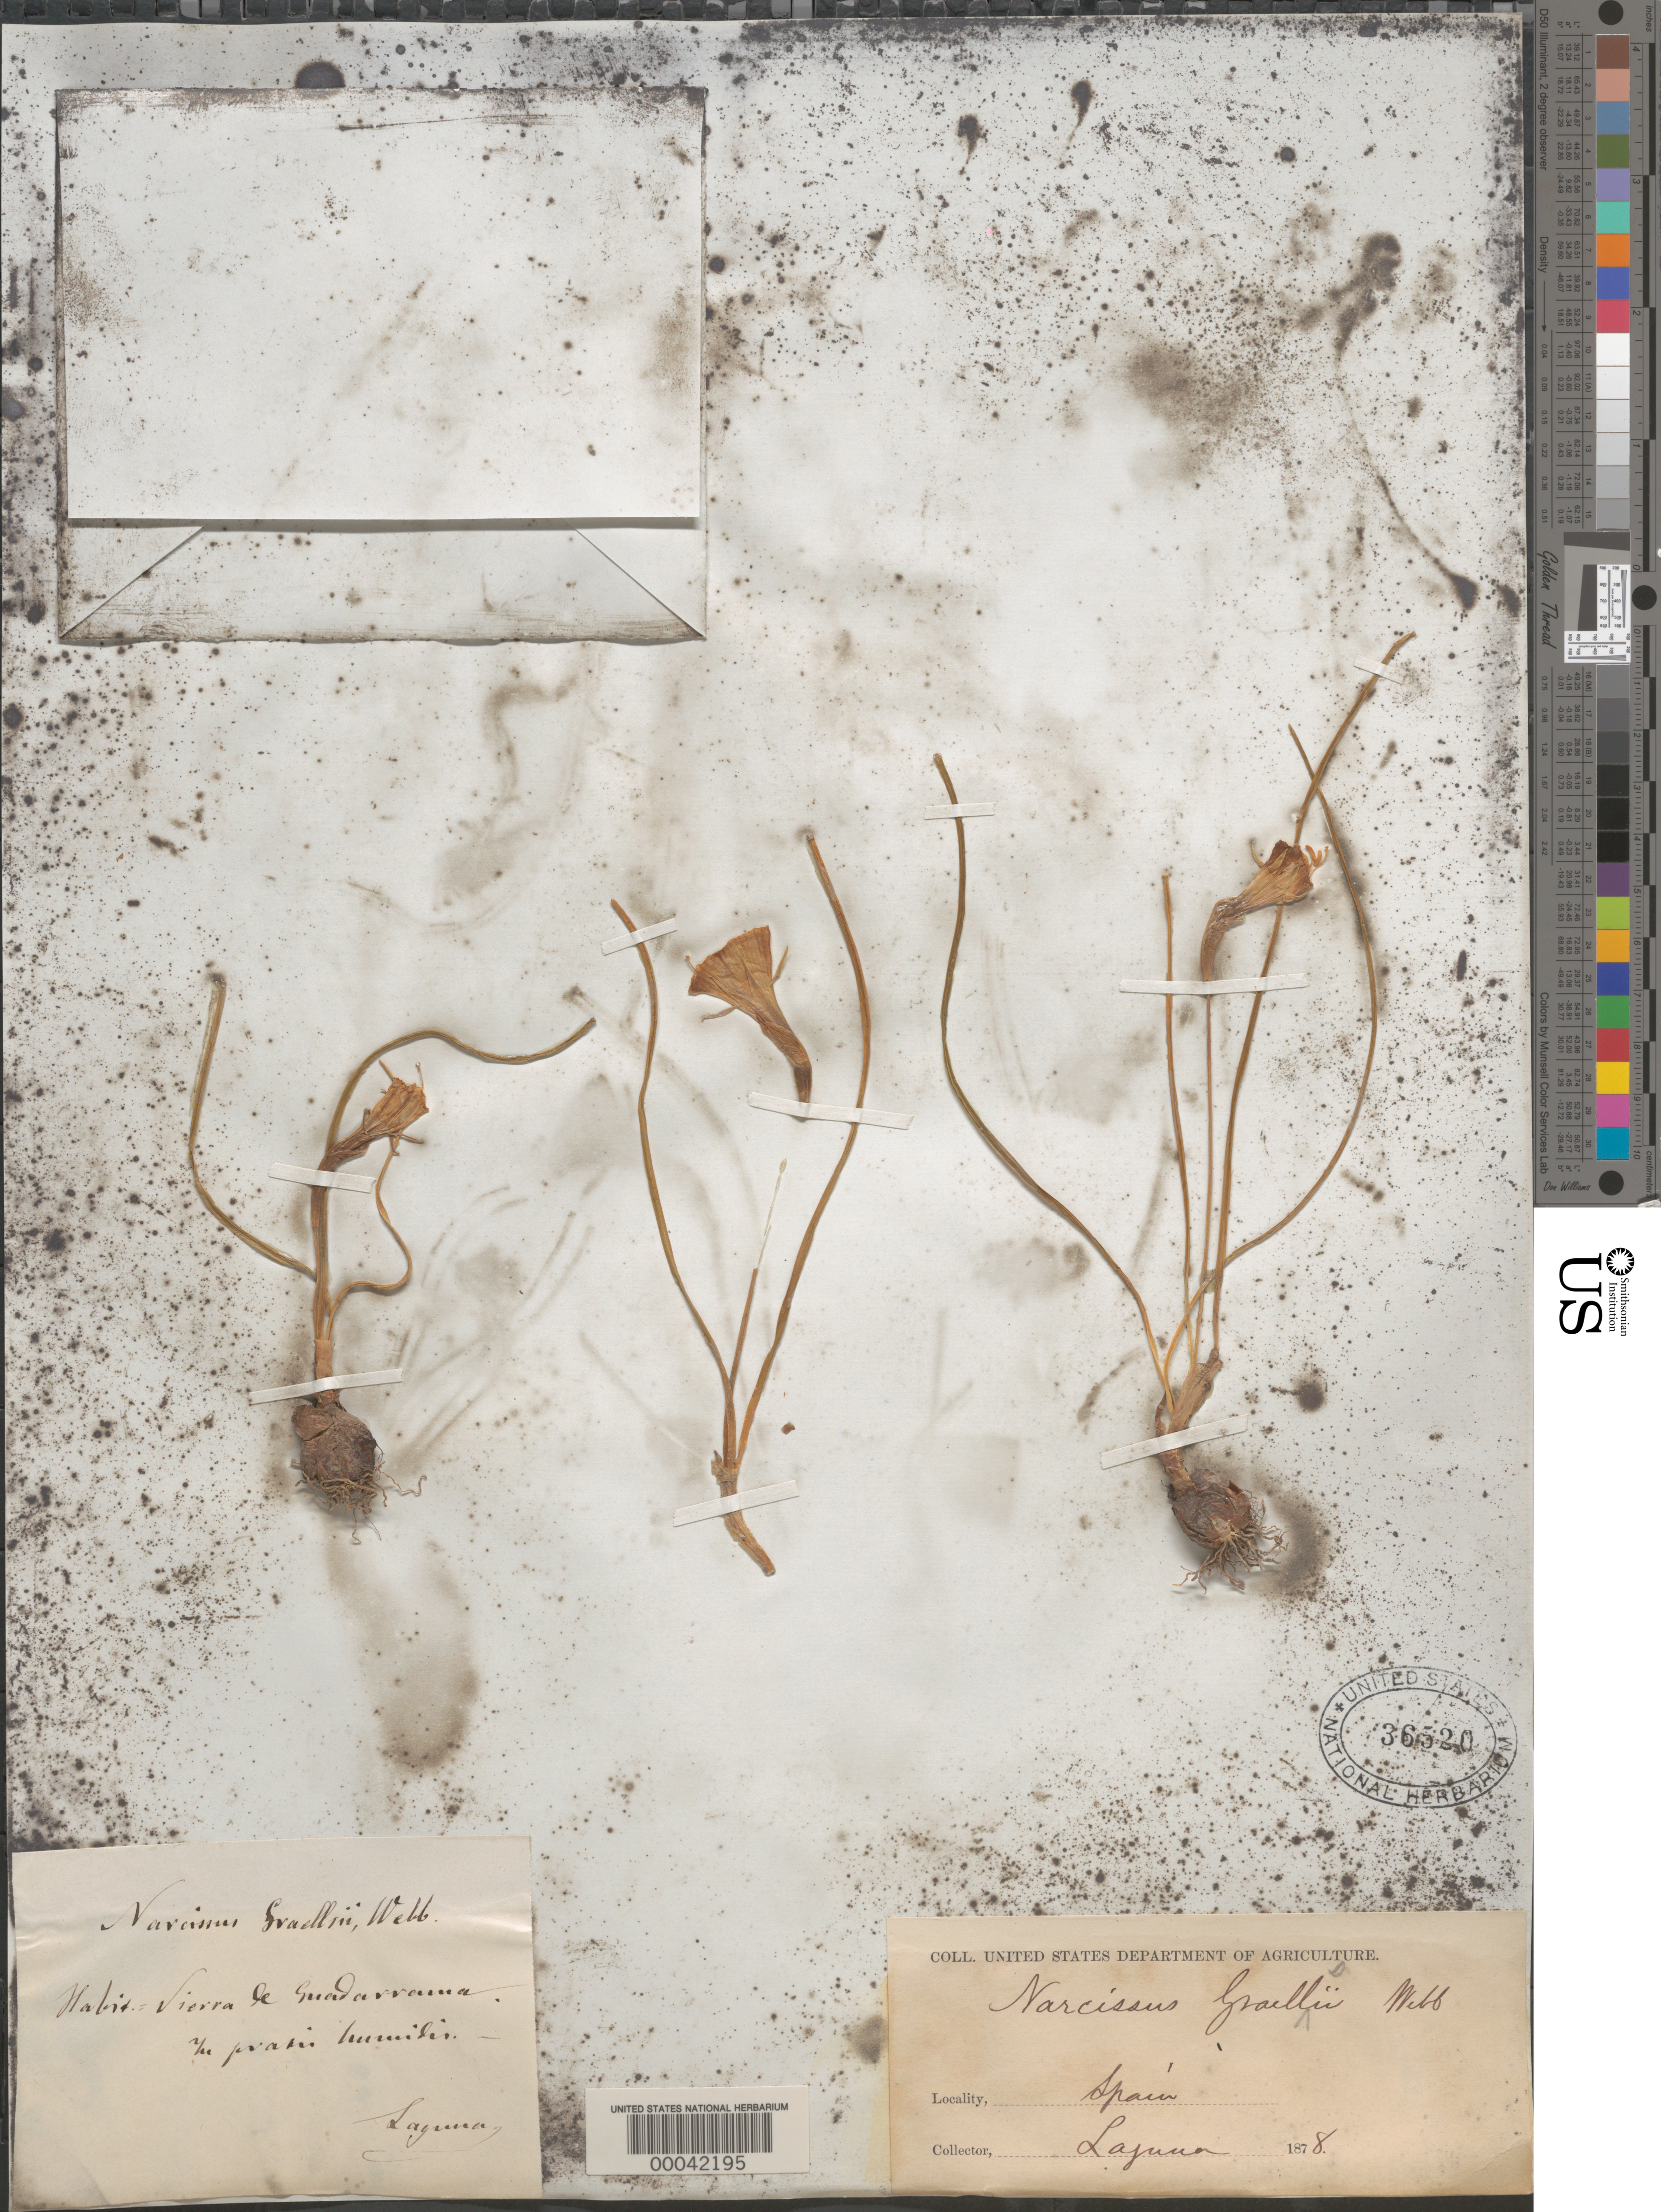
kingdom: Plantae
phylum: Tracheophyta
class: Liliopsida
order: Asparagales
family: Amaryllidaceae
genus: Narcissus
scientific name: Narcissus graellsii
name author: Webb ex Graells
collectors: -. Laguna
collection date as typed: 1878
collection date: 1878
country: Spain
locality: Sierra de guadarama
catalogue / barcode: US 36520